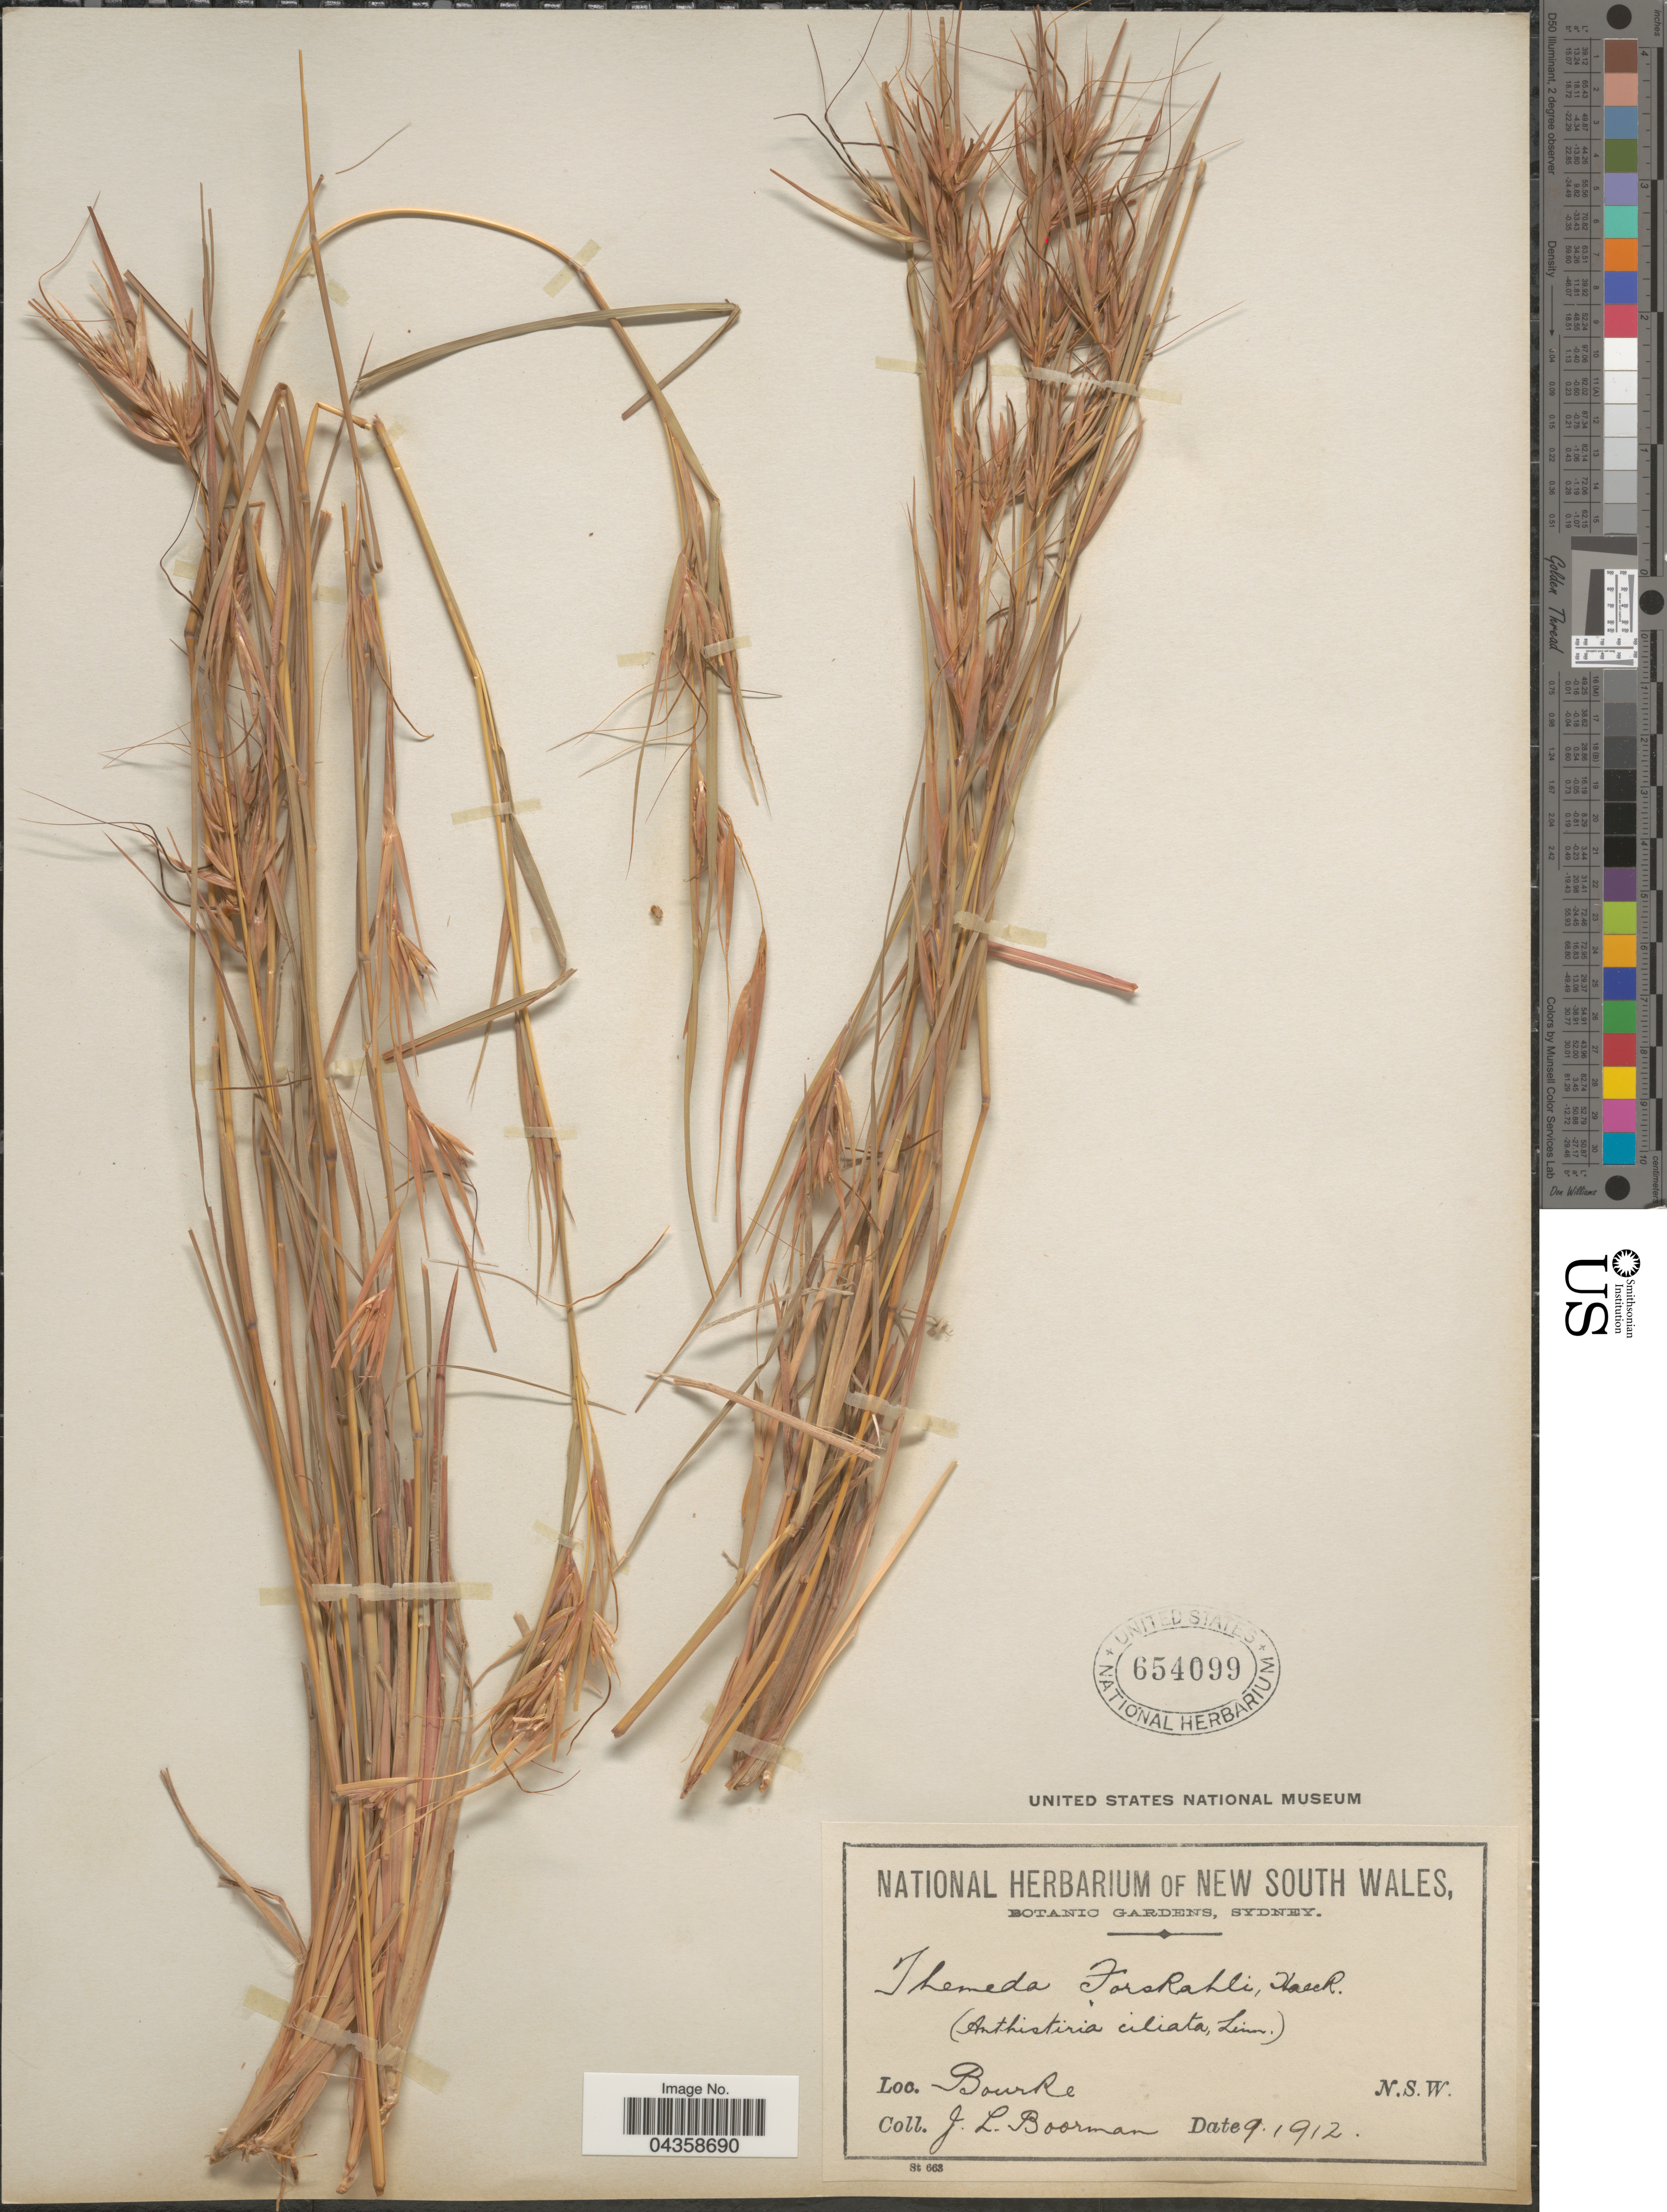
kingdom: Plantae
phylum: Tracheophyta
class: Liliopsida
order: Poales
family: Poaceae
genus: Themeda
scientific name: Themeda triandra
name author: Forssk.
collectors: J. Boorman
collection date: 1912-09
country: Australia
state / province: New South Wales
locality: Bourke.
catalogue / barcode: US 654099